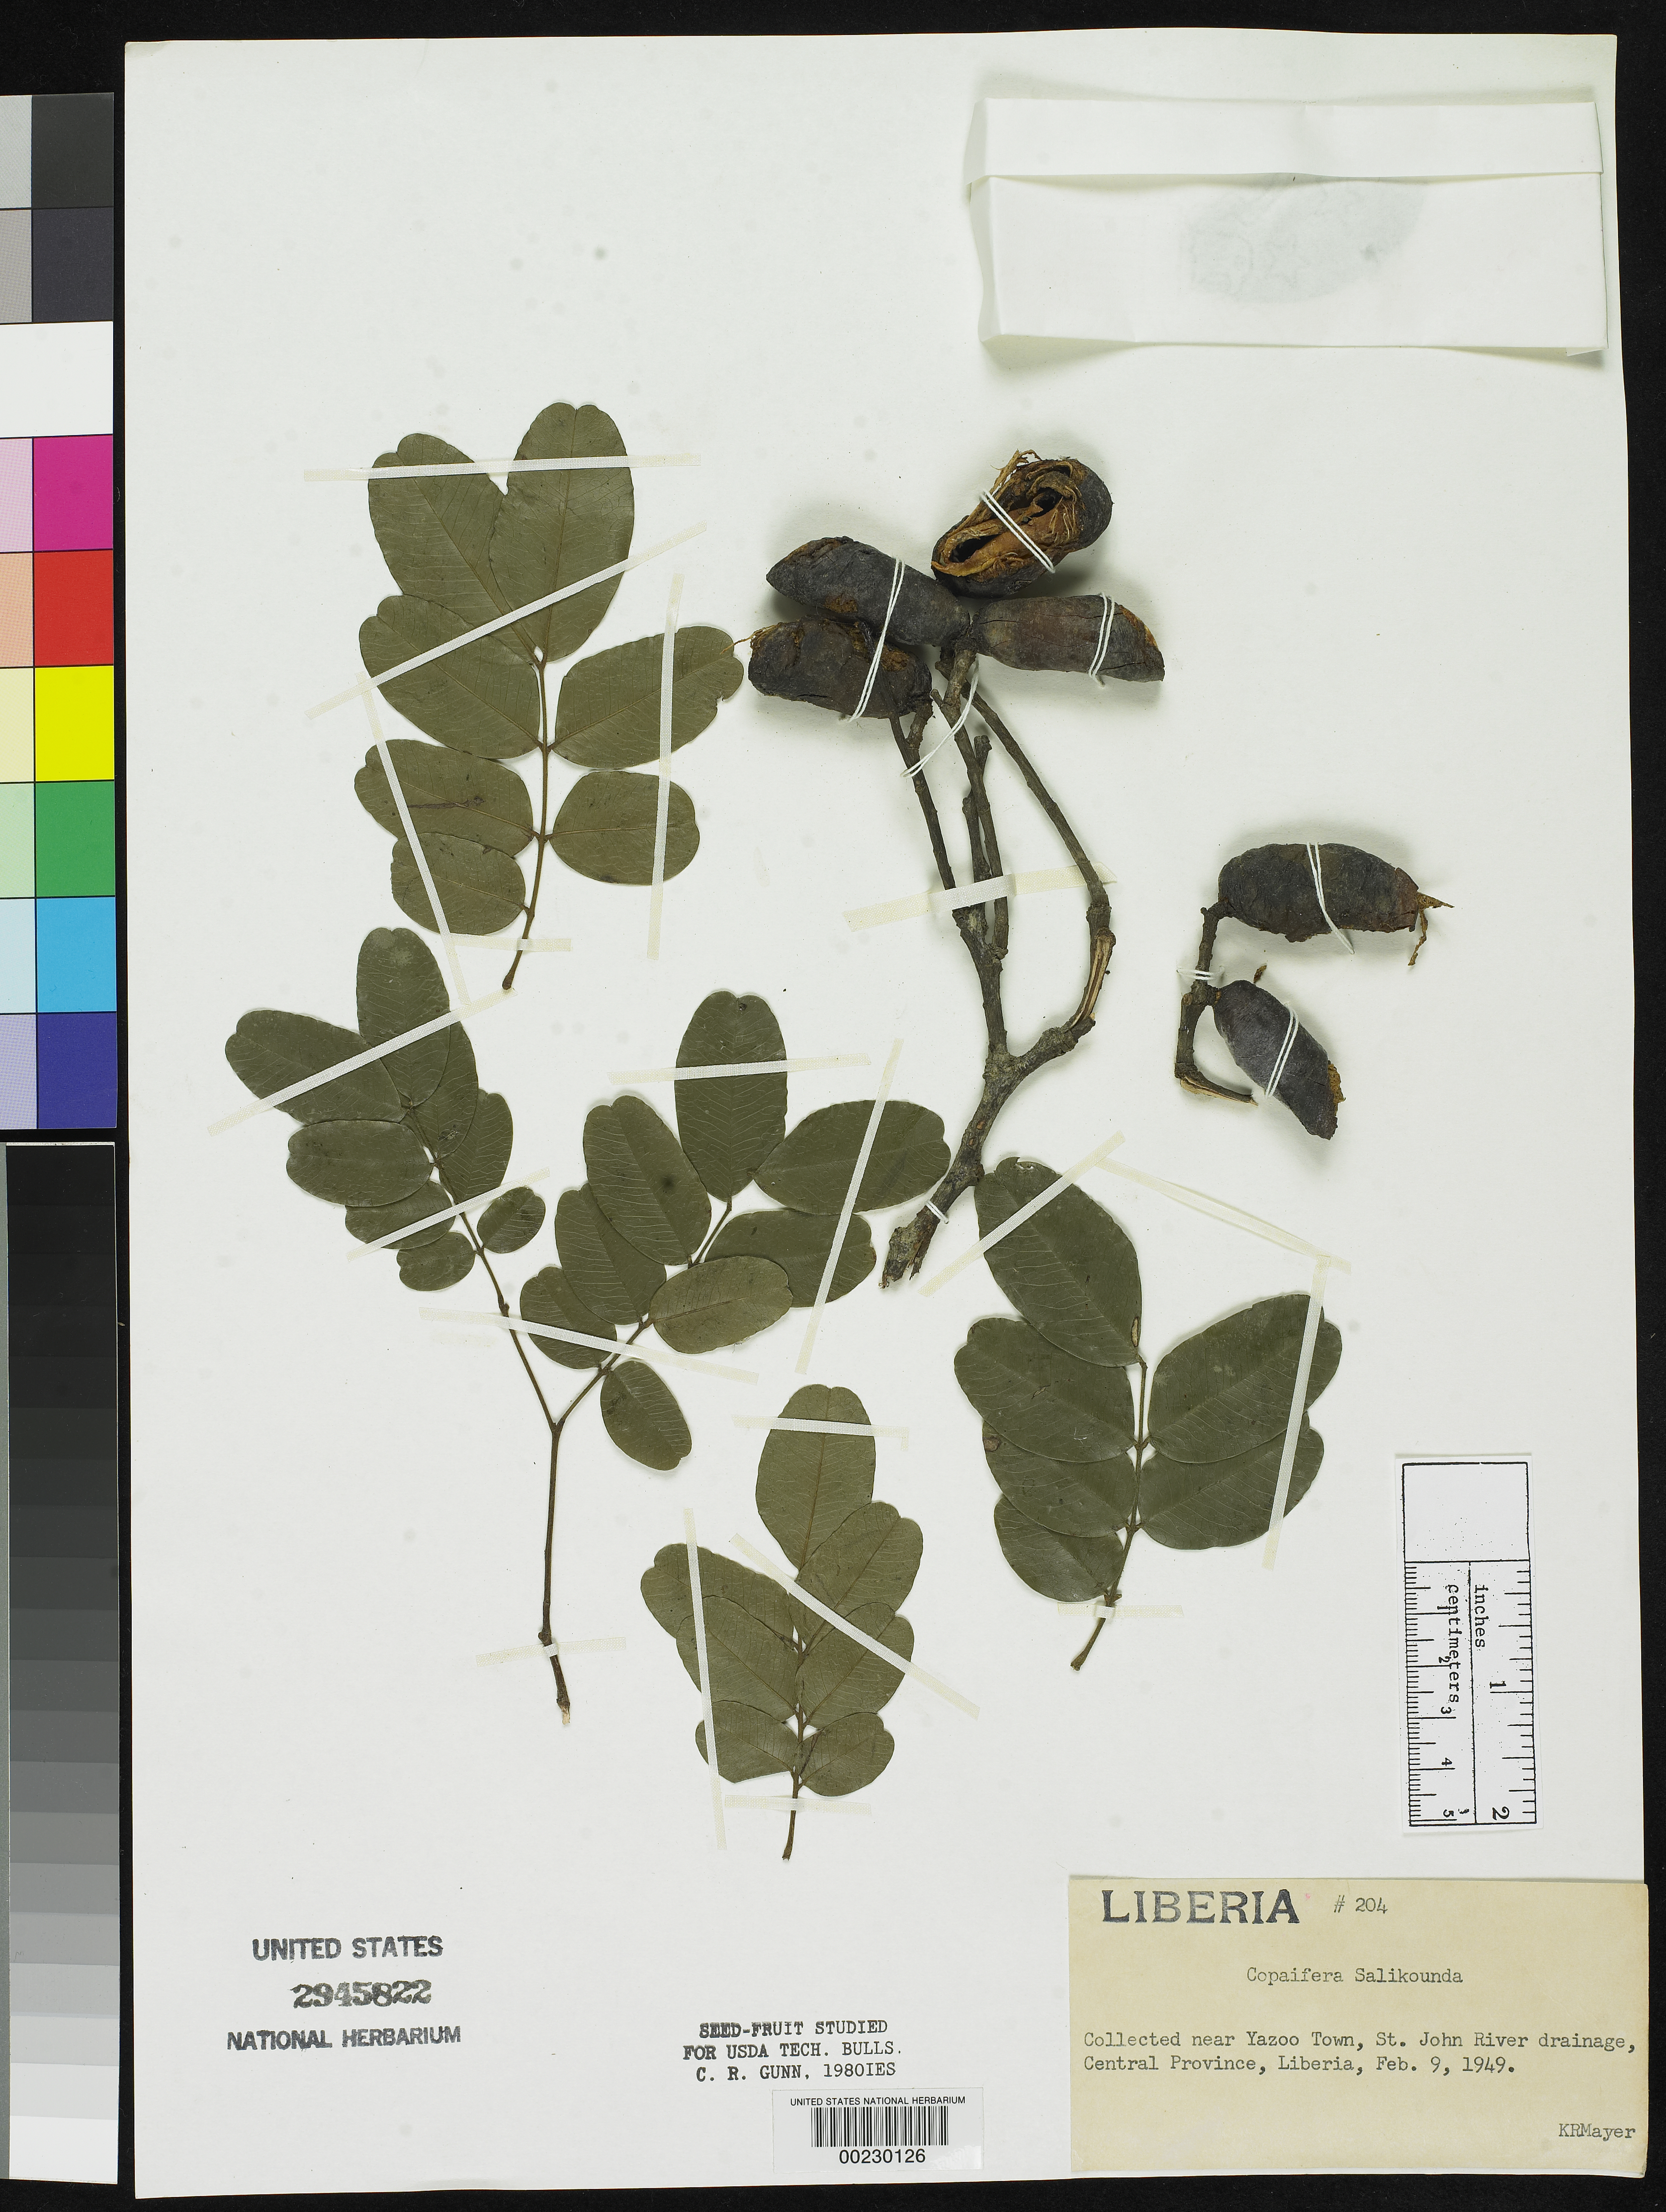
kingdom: Plantae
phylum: Tracheophyta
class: Magnoliopsida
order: Fabales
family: Fabaceae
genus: Copaifera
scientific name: Copaifera salikounda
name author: Heckel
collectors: K. R. Mayer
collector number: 204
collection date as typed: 09 Feb 1949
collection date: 1949-02-09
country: Liberia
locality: Near yazoo town, st. john river drainage, central prov.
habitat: River drainage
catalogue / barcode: US 2945822